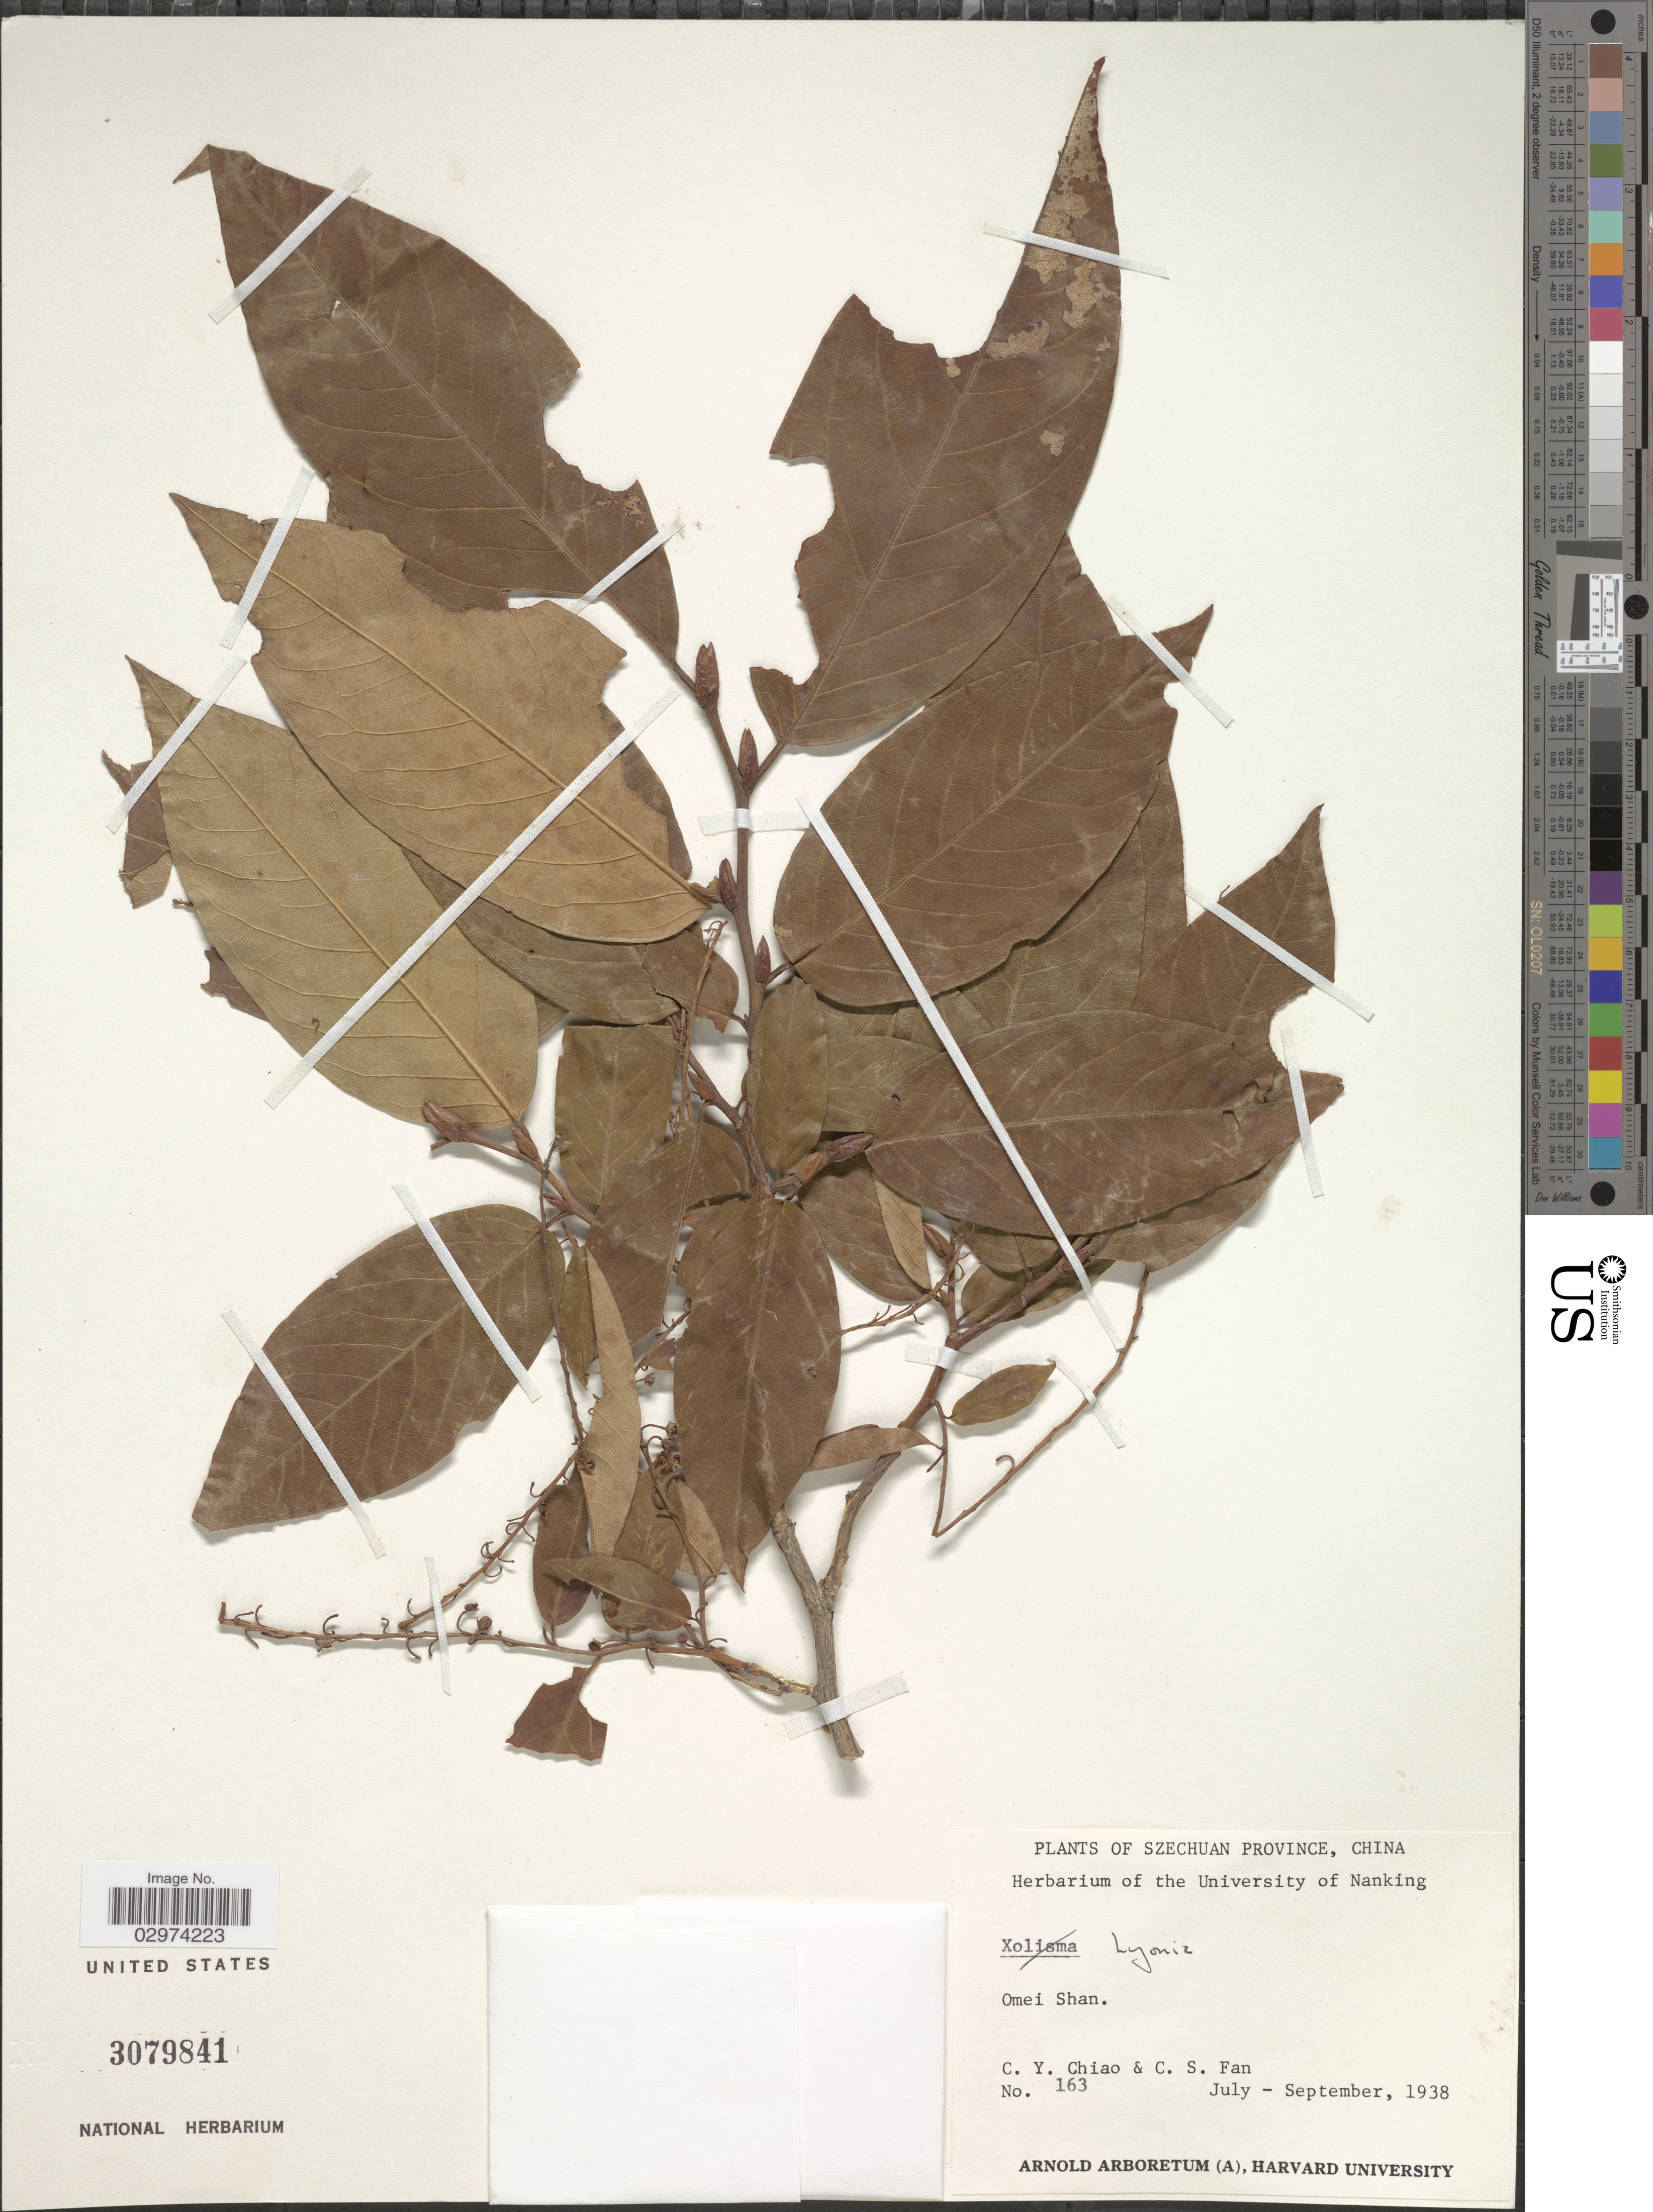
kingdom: Plantae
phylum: Tracheophyta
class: Magnoliopsida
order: Ericales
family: Ericaceae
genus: Lyonia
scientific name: Lyonia sp.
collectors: C. Y. Chiao & C. S. Fan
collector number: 163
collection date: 1938-07/1938-09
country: China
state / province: Sichuan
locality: Szechuan Province. Omei Shan.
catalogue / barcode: US 3079841